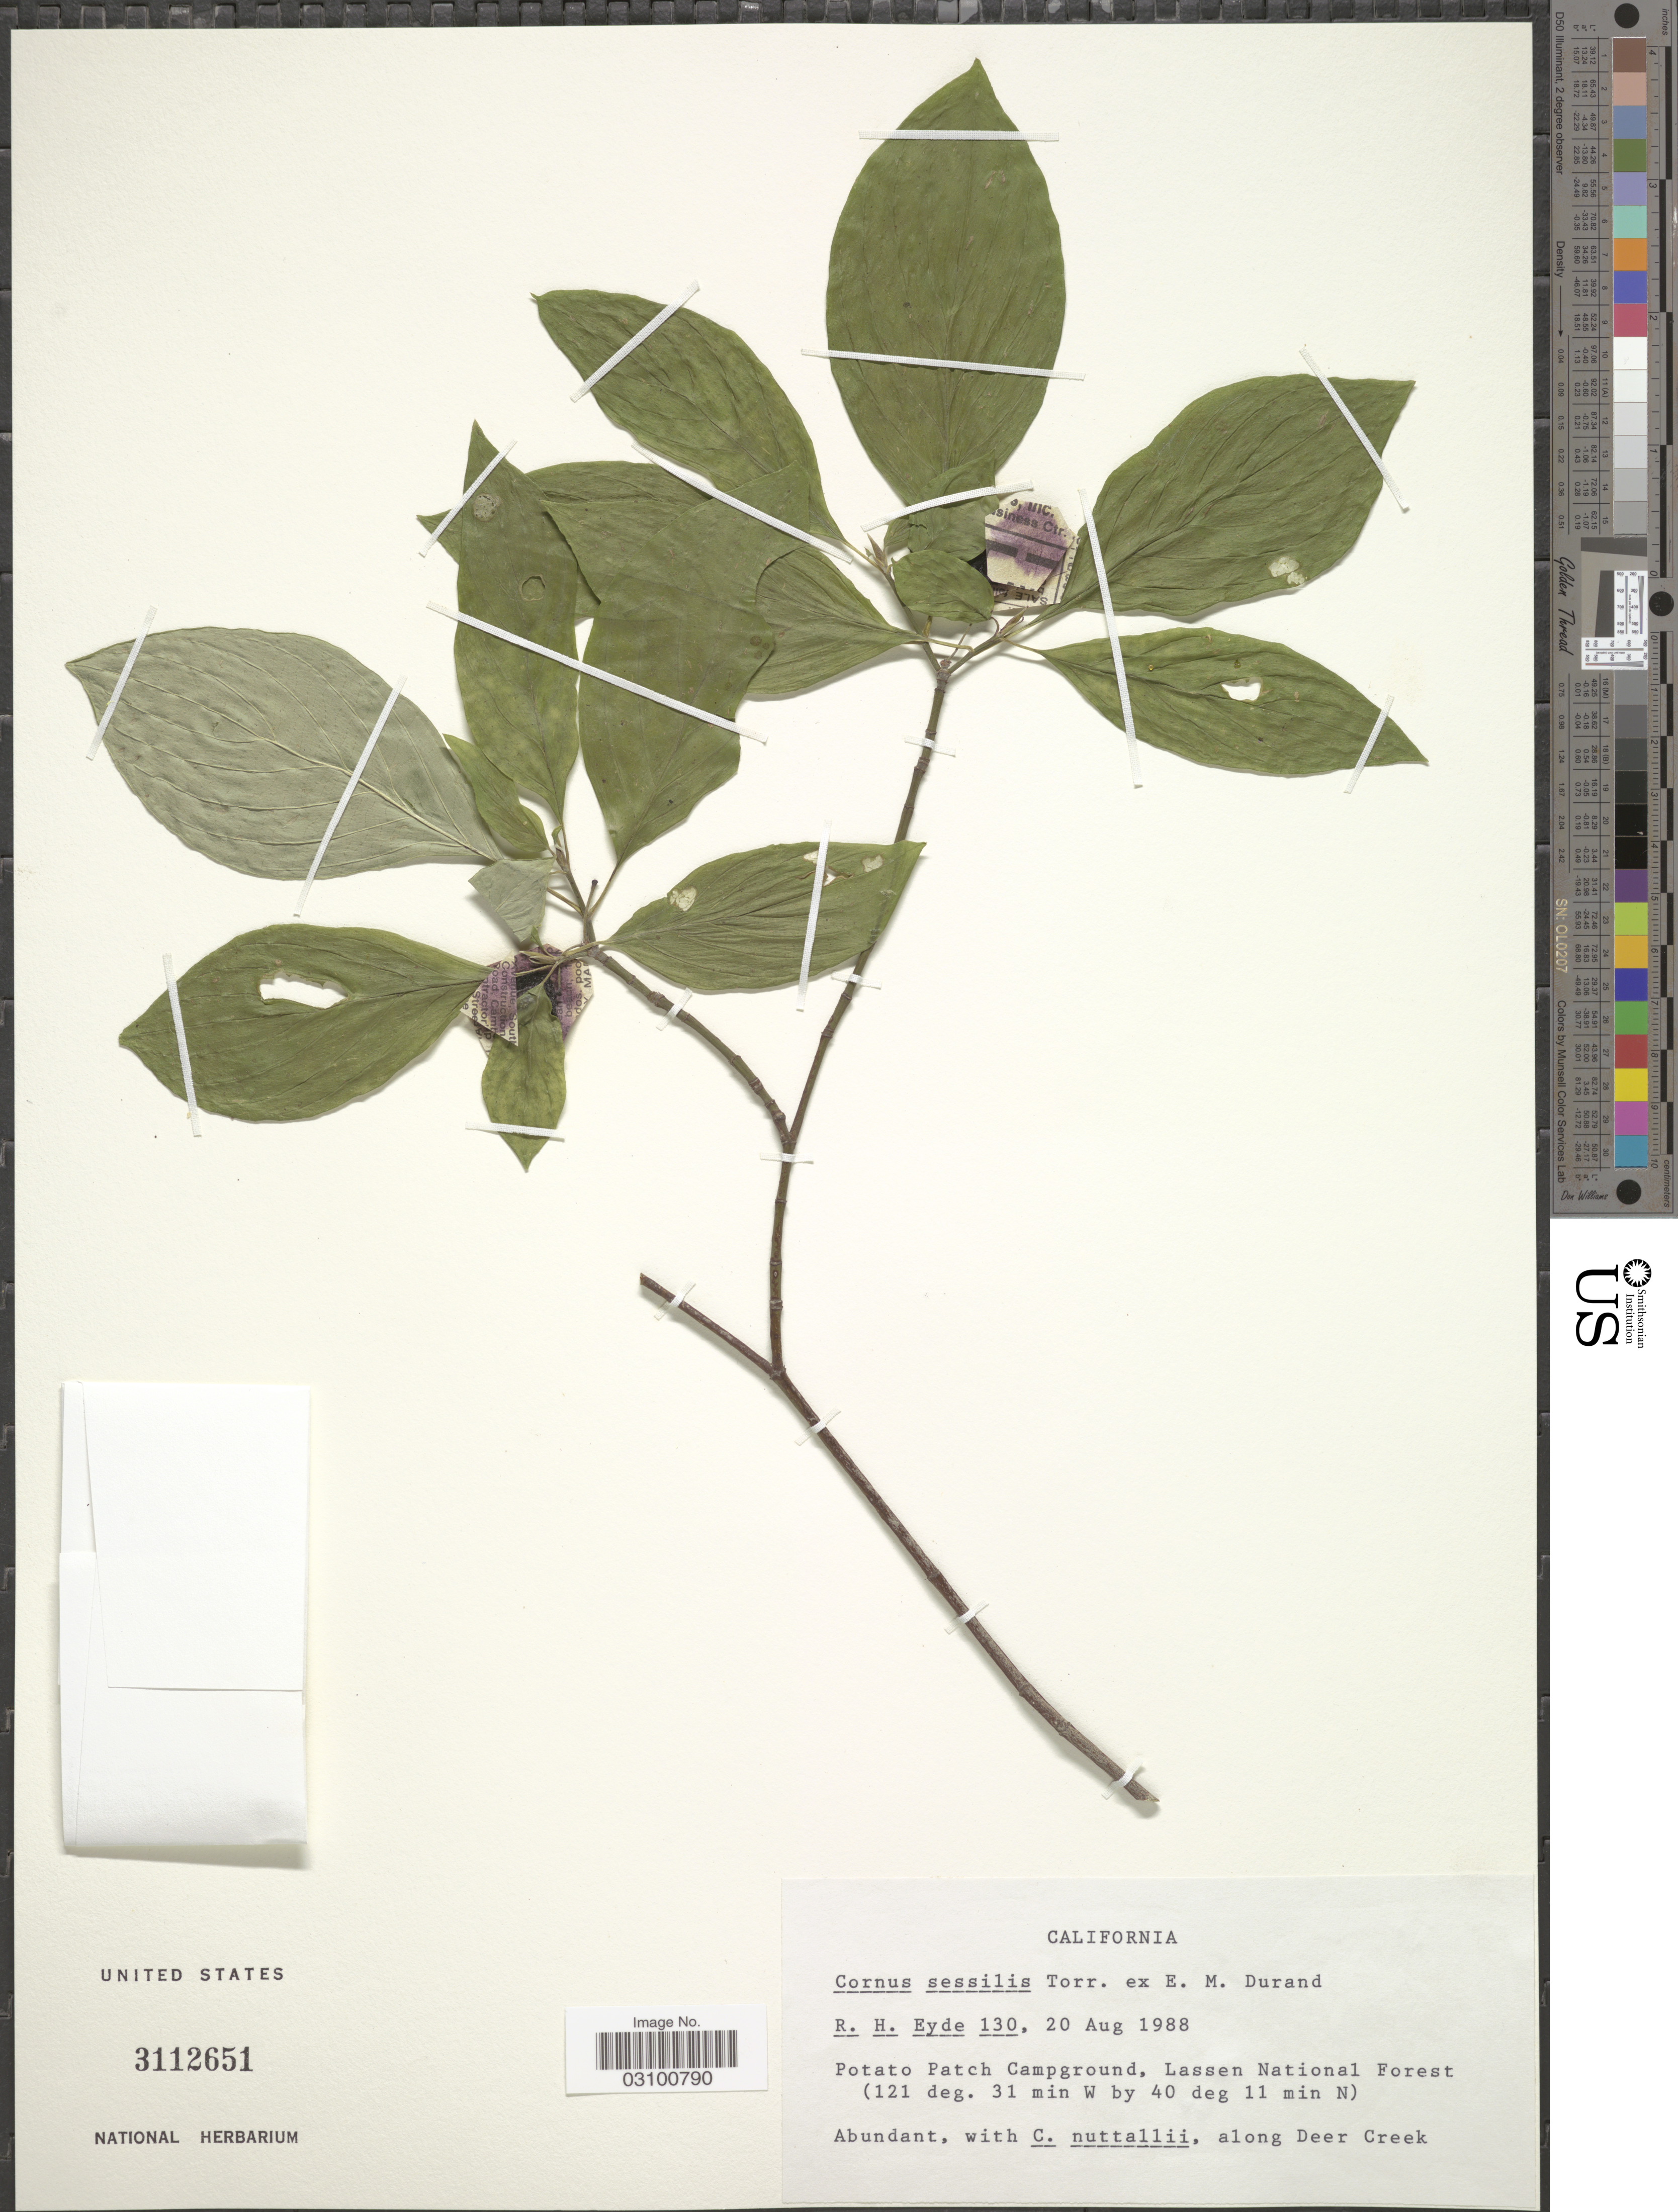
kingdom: Plantae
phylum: Tracheophyta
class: Magnoliopsida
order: Cornales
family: Cornaceae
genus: Cornus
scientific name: Cornus sessilis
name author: Torr. ex Durand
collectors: R. H. Eyde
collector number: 130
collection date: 1988-08-20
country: United States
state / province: California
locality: Potato Patch Campground, Lassen National Forest, along Deer Creek.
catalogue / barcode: US 3112651